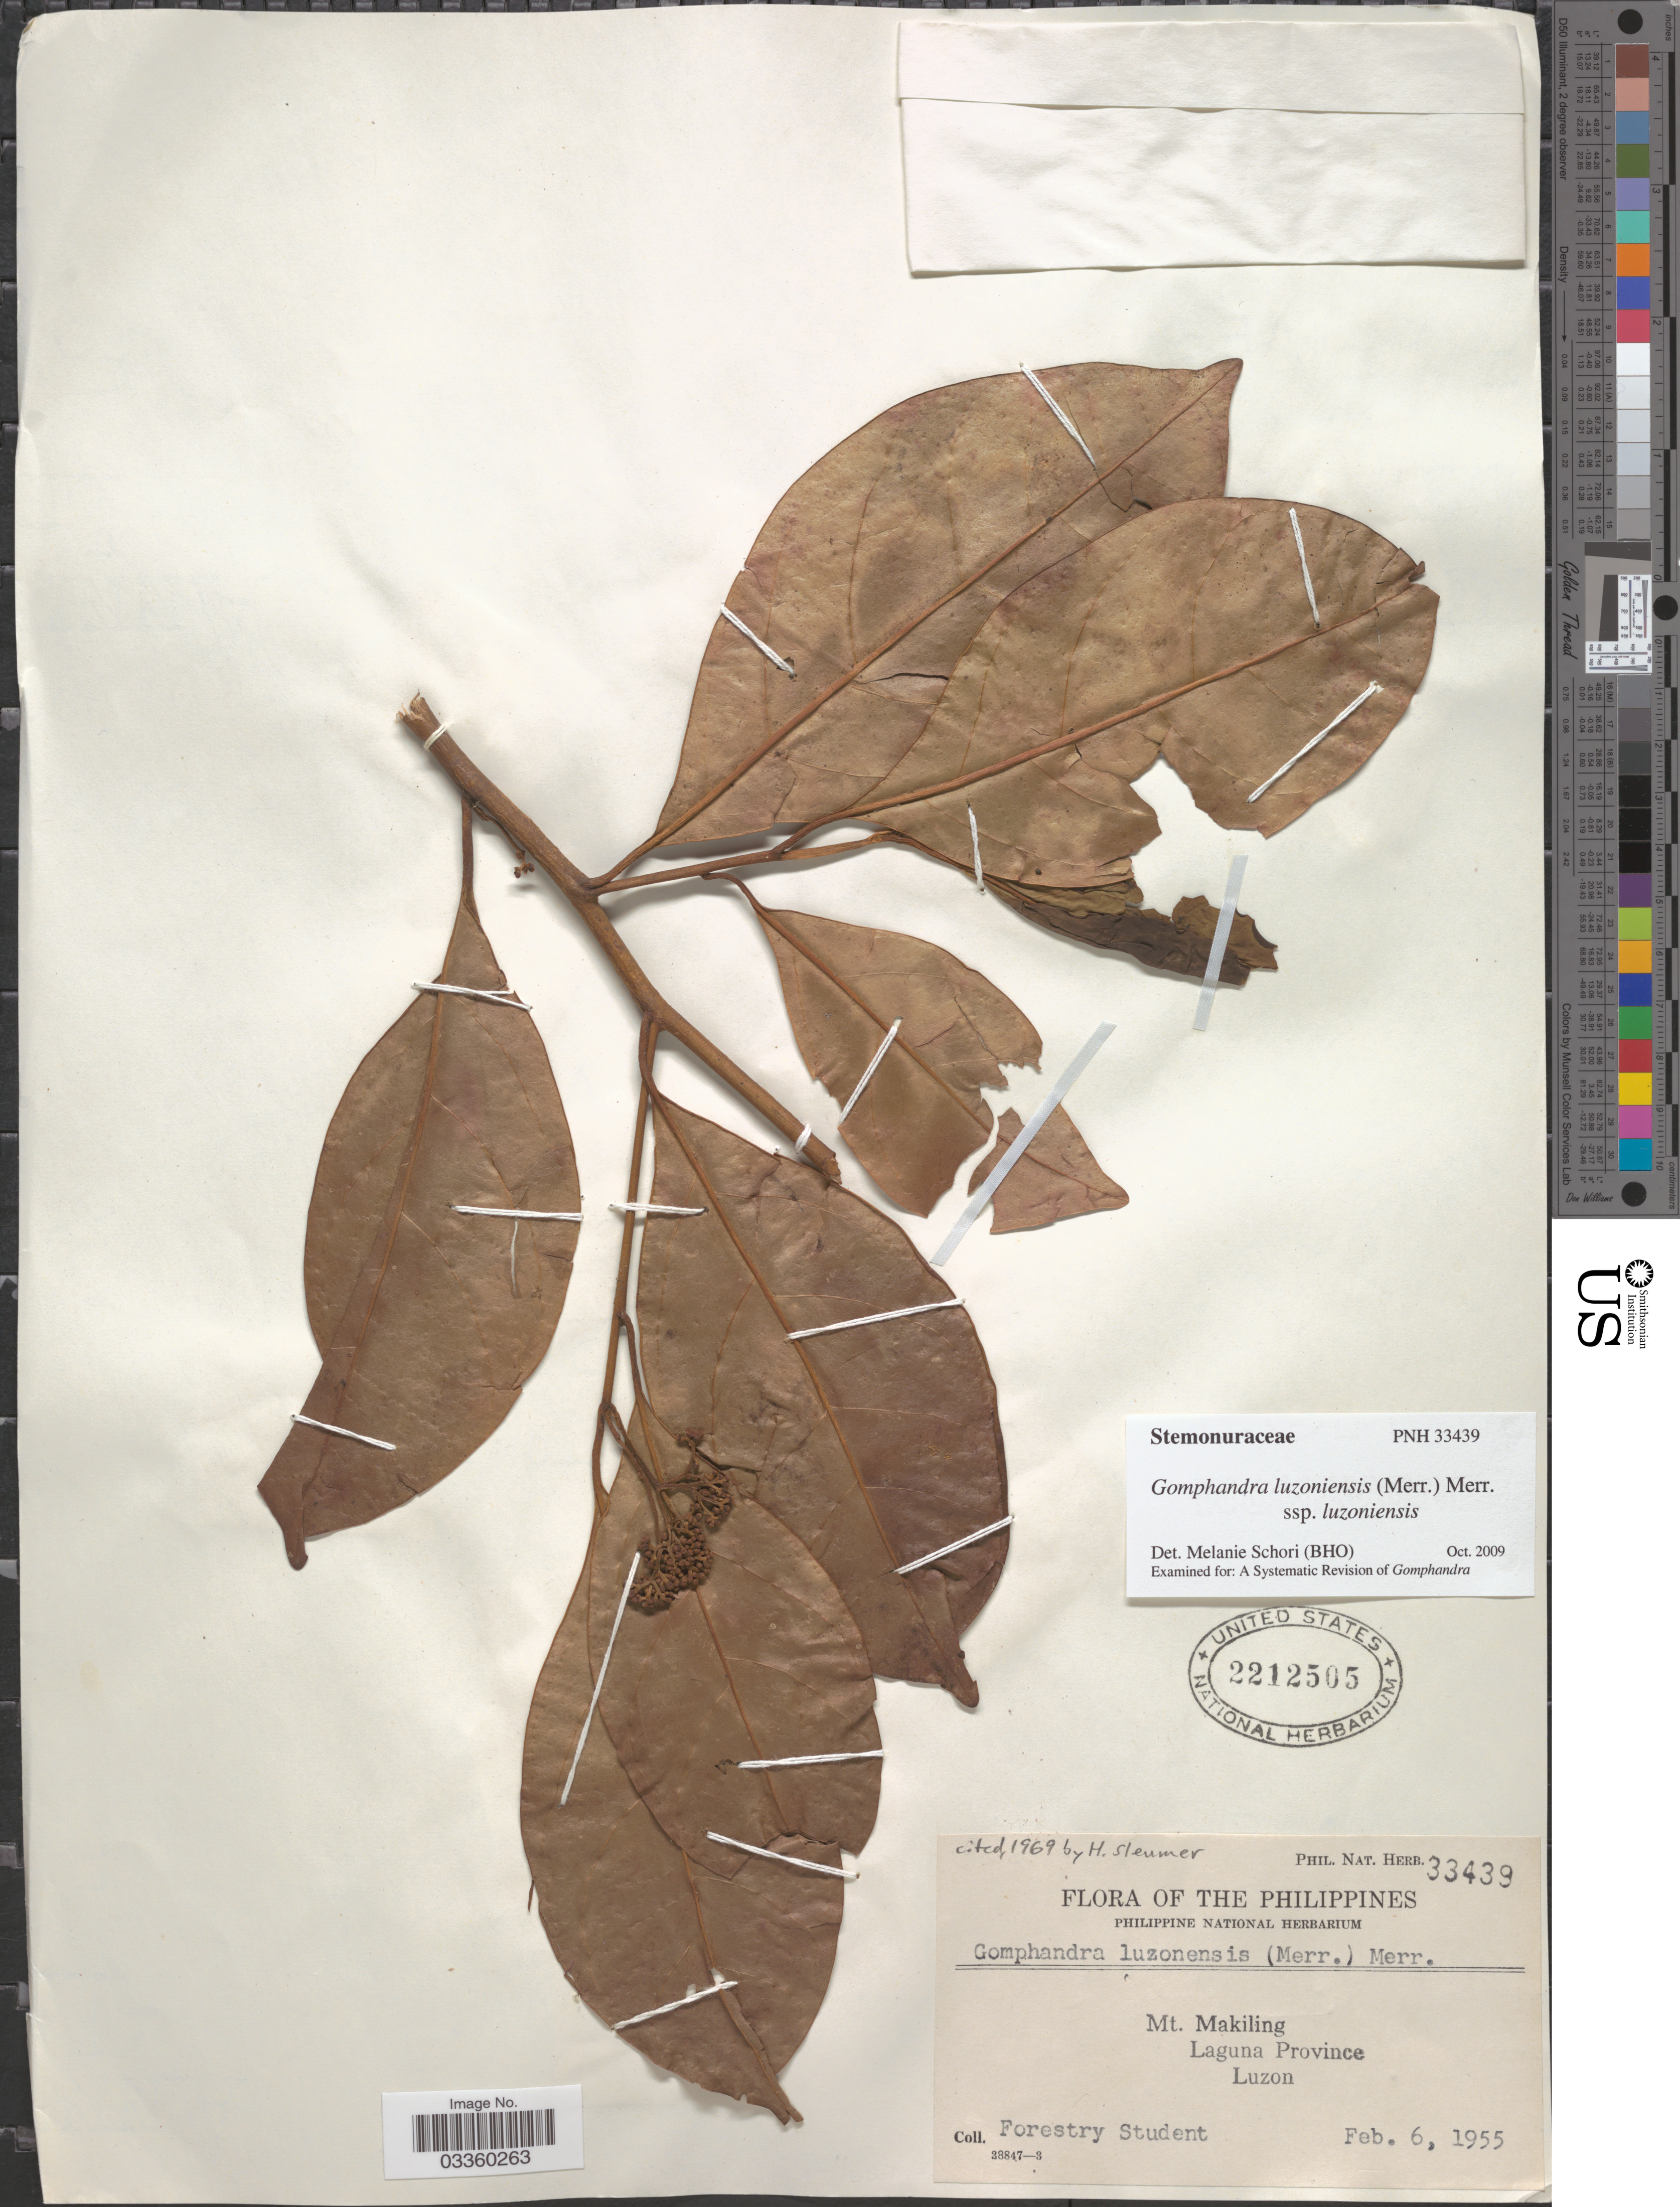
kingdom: Plantae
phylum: Tracheophyta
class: Magnoliopsida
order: Cardiopteridales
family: Stemonuraceae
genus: Gomphandra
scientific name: Gomphandra luzoniensis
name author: (Merr.) Merr.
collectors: Forestry Student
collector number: Phil. Nat. Herb. 33439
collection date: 1955-02-06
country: Philippines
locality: Mt. Makiling. Laguna Province. Luzon.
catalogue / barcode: US 2212505